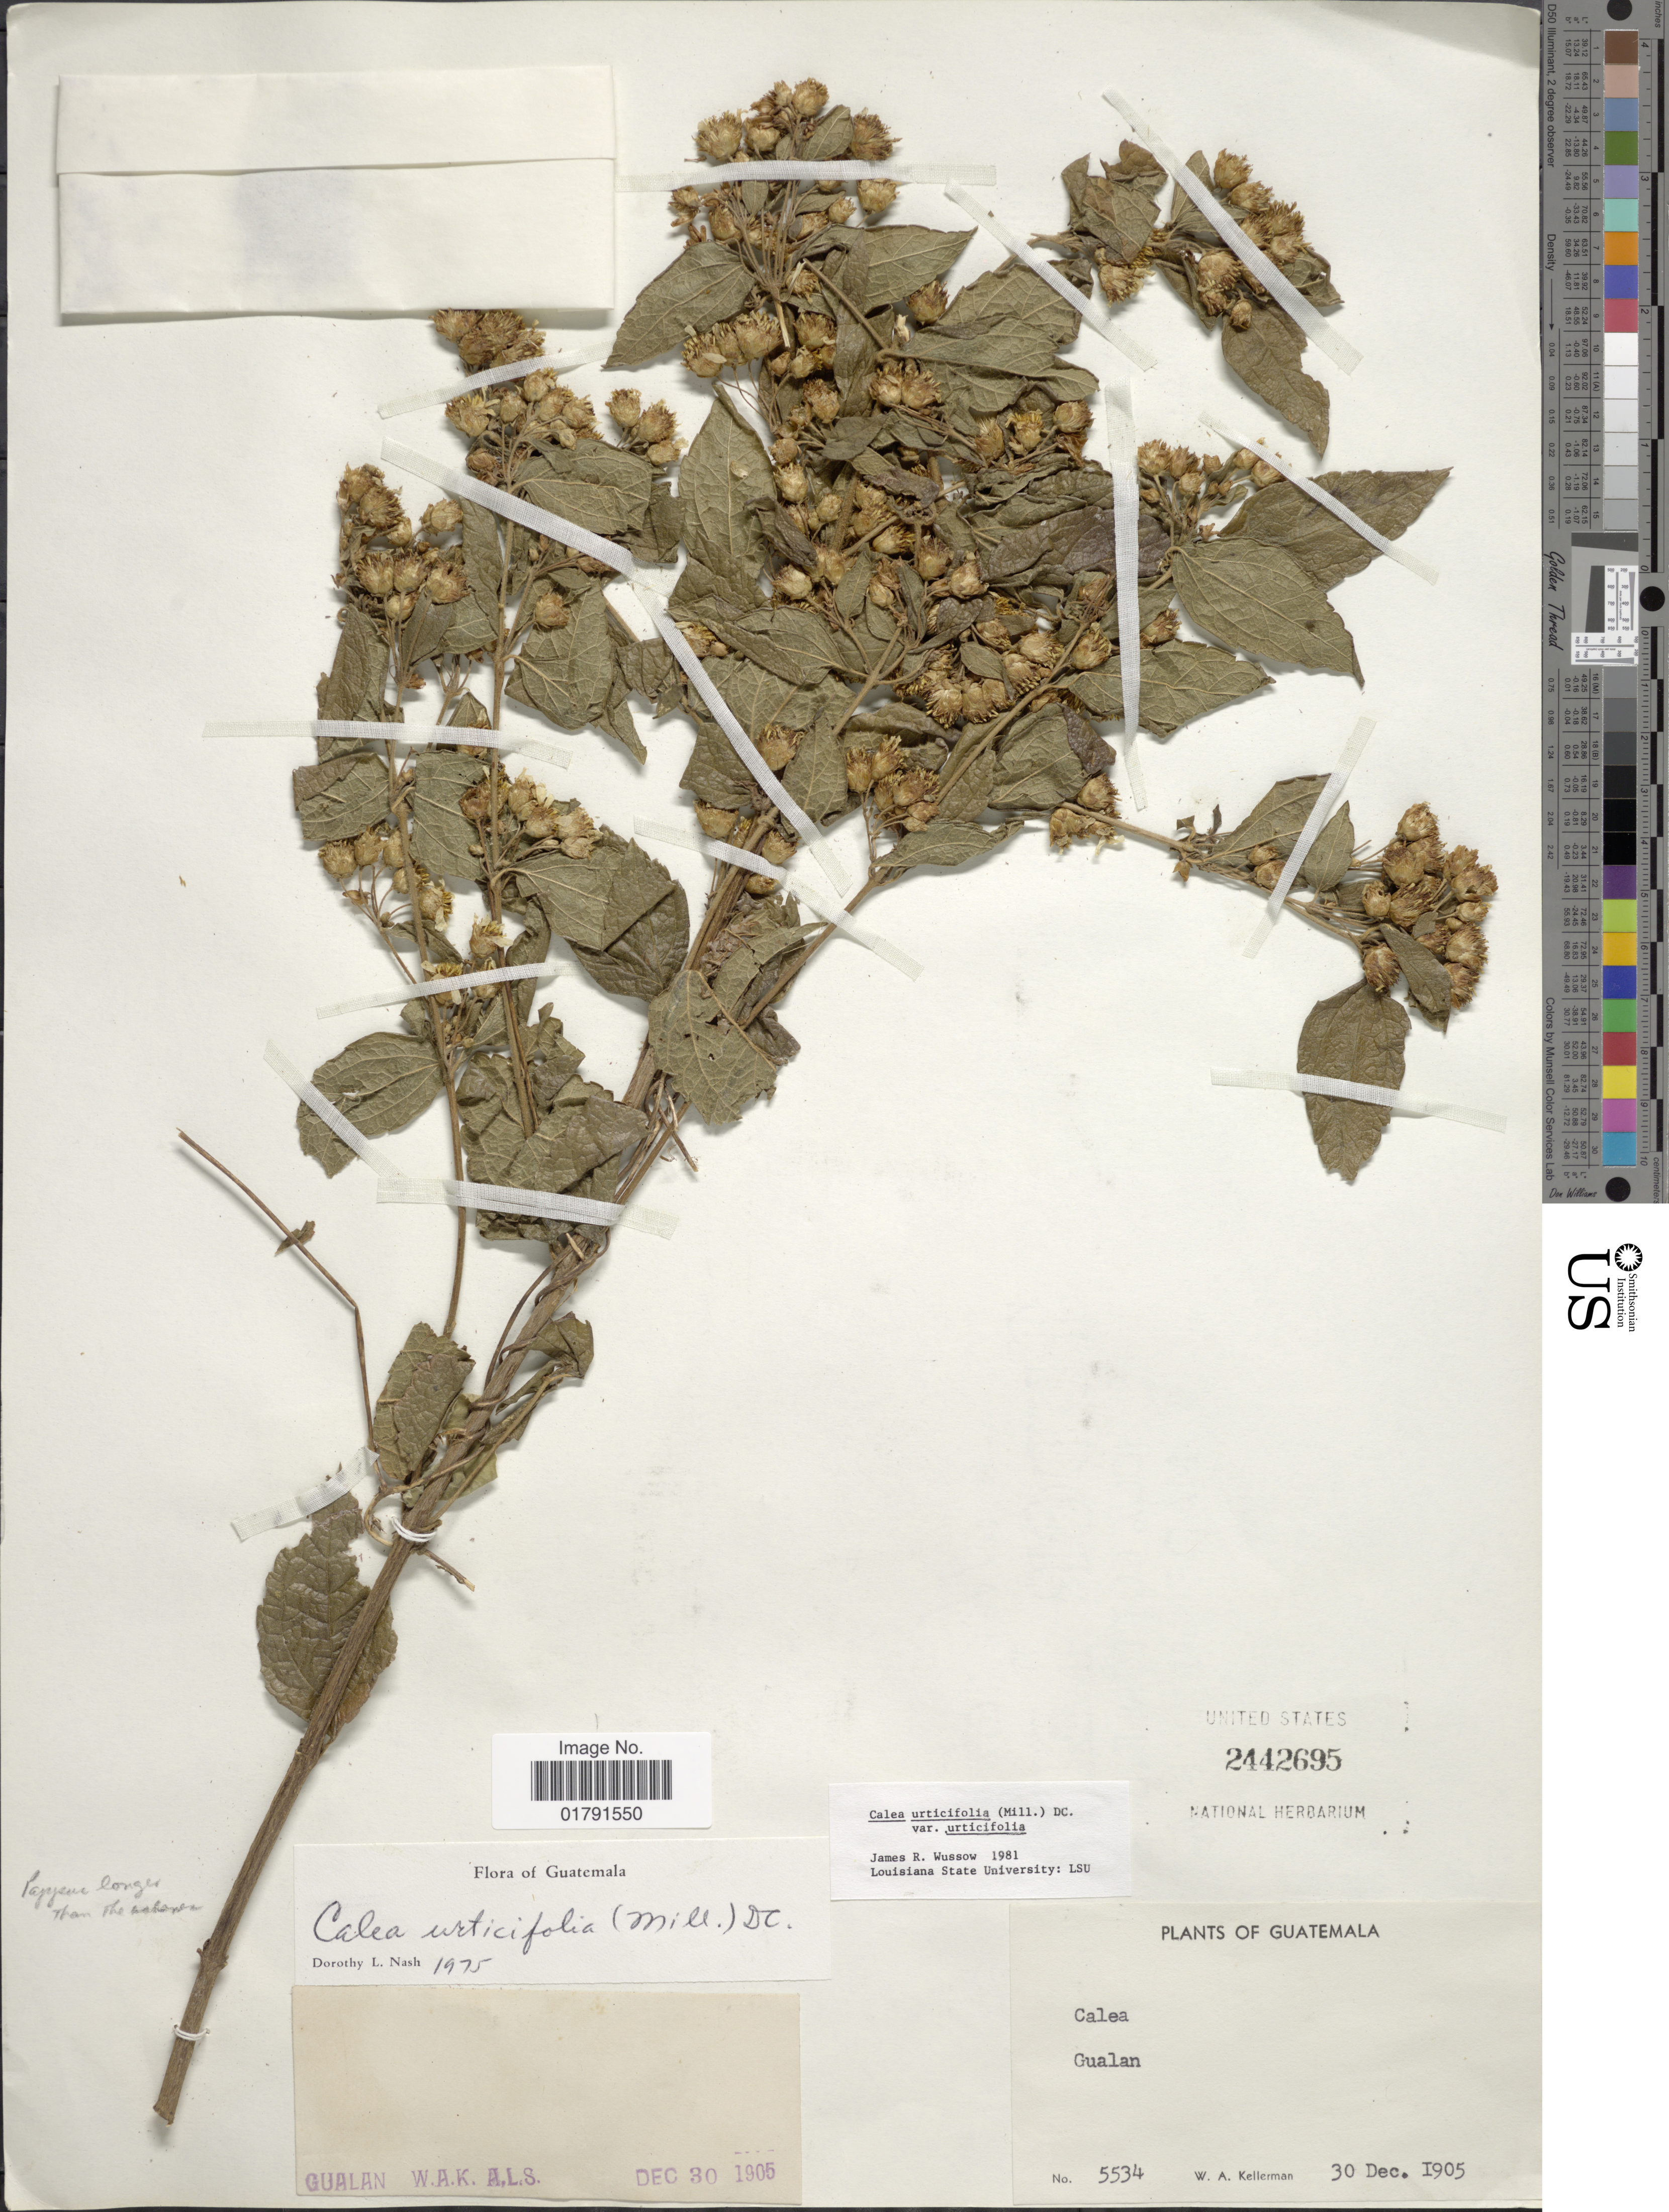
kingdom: Plantae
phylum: Tracheophyta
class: Magnoliopsida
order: Asterales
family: Asteraceae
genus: Calea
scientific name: Calea urticifolia var. urticifolia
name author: (Mill.) DC.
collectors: W. Kellerman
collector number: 5534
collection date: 1905-12-30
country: Guatemala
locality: Gualan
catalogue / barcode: US 2442695